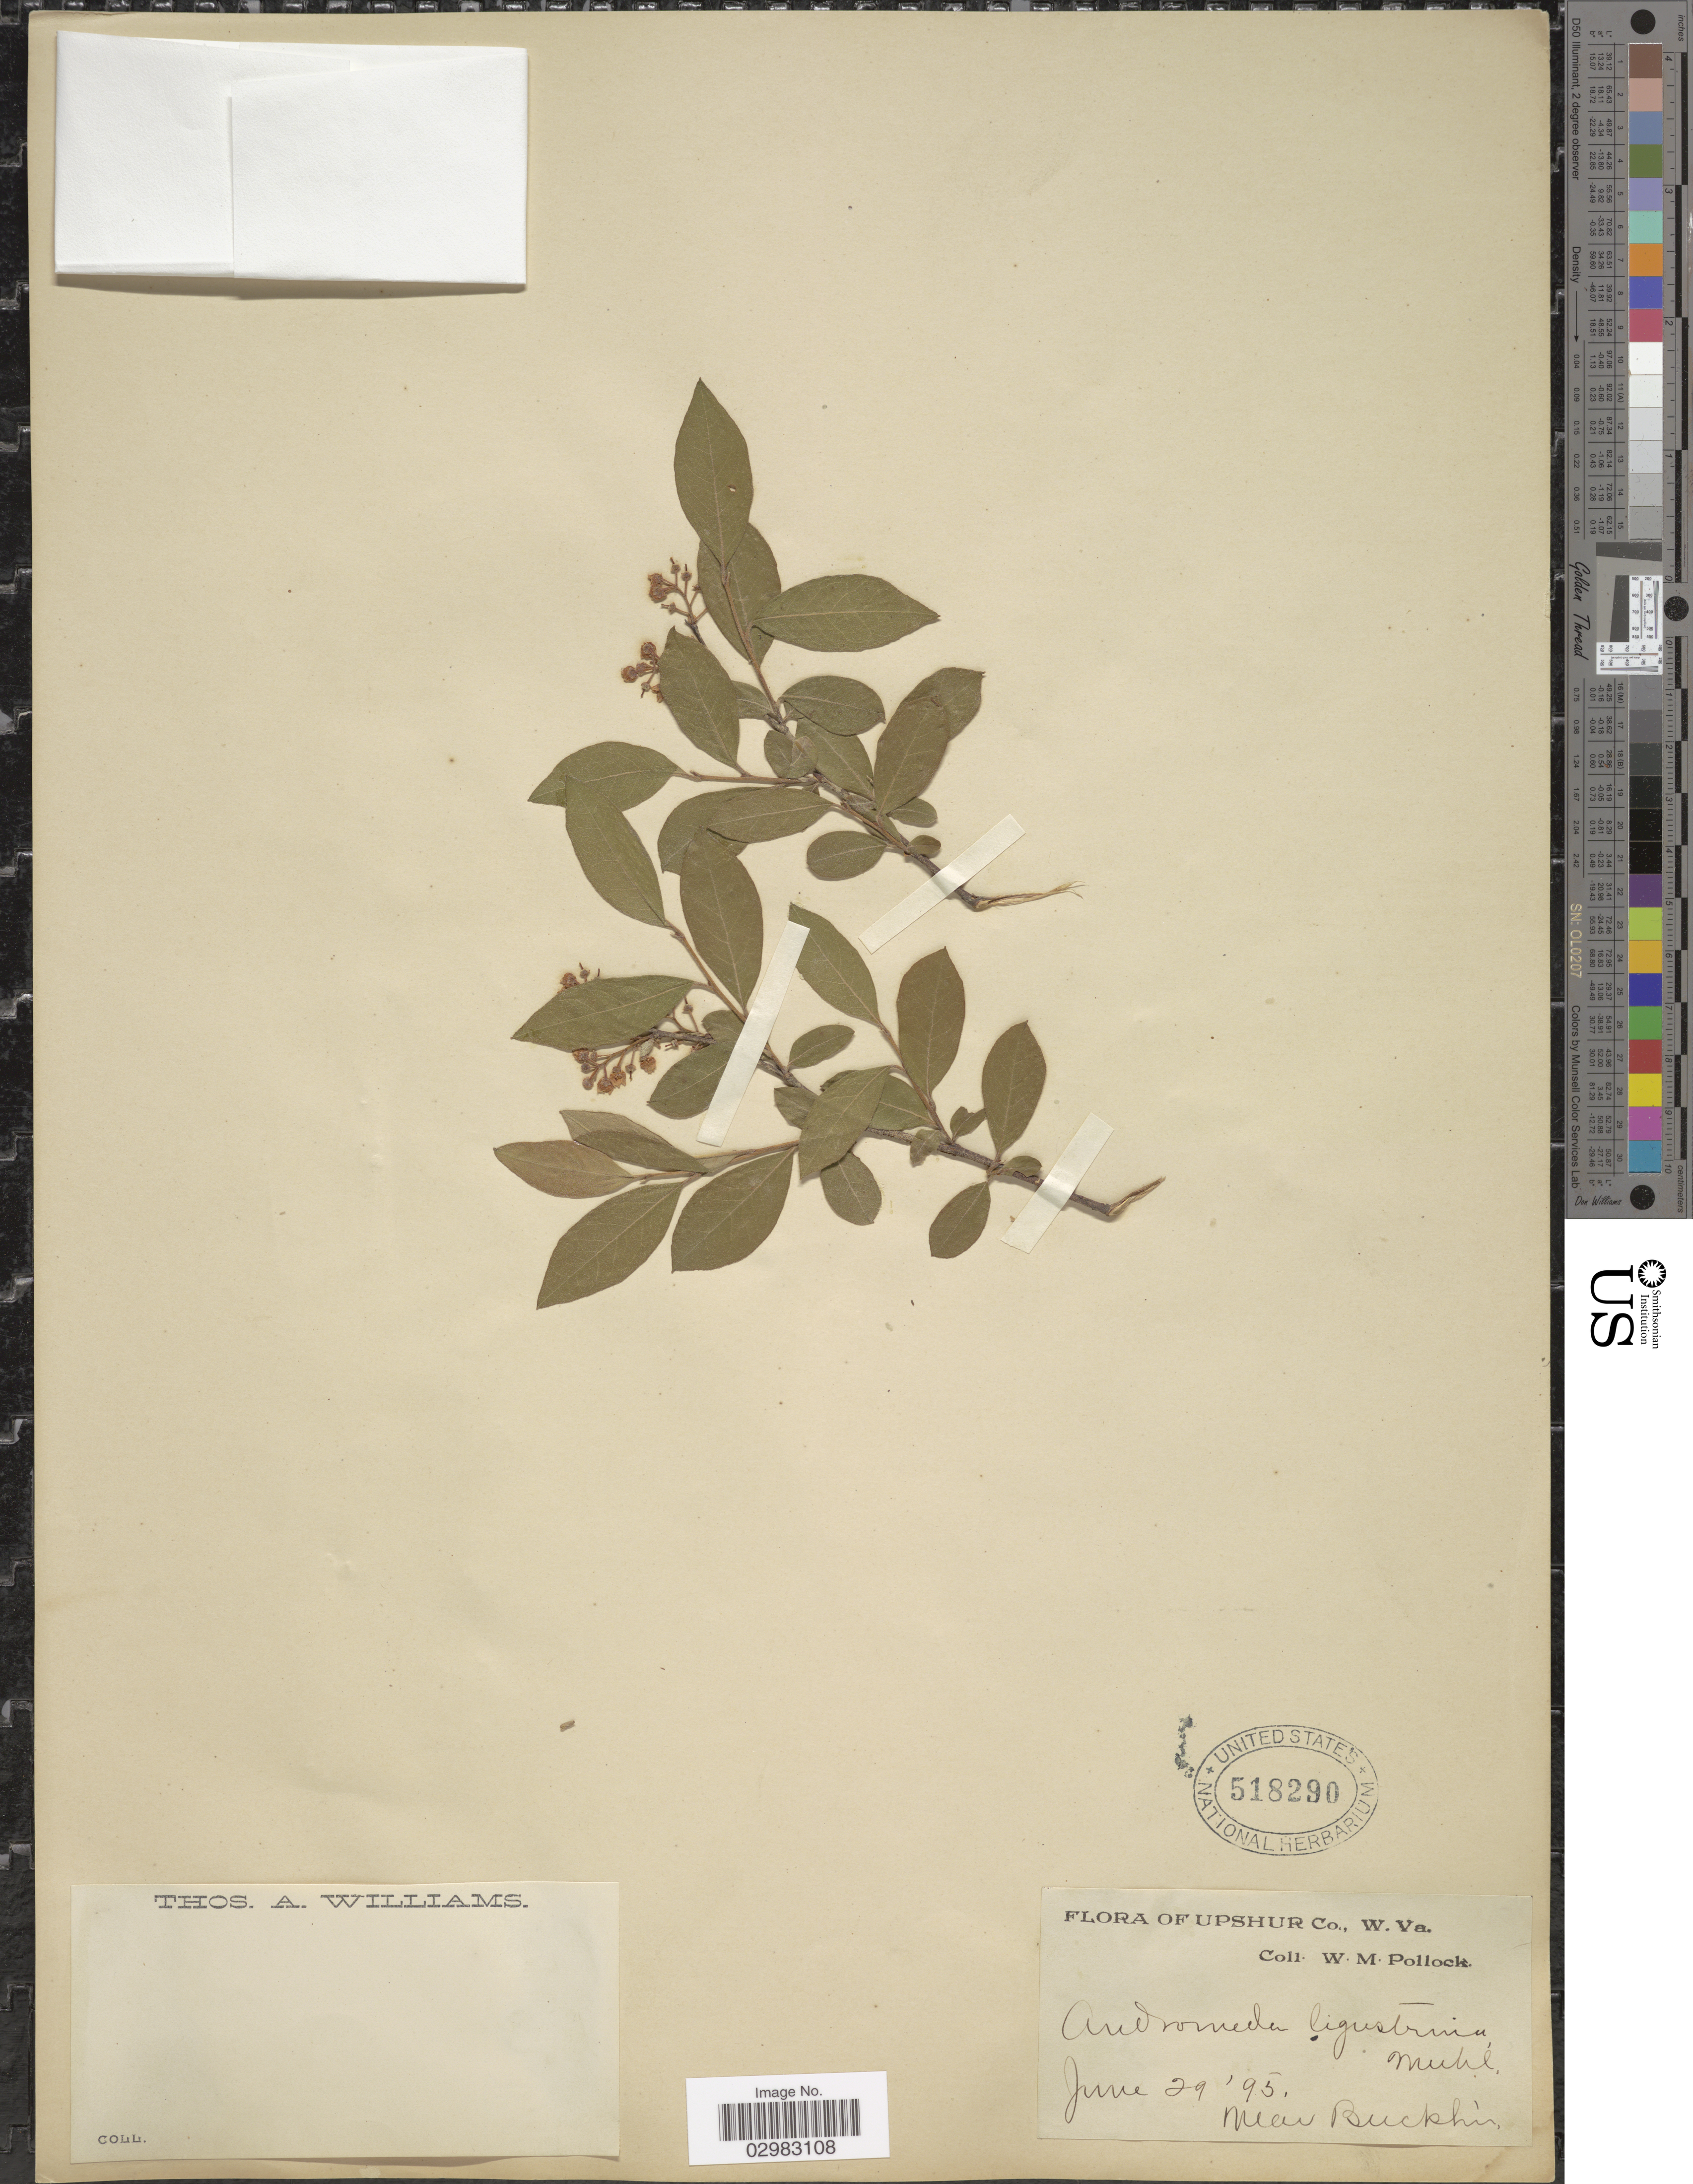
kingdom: Plantae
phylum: Tracheophyta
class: Magnoliopsida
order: Ericales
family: Ericaceae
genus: Lyonia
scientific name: Lyonia ligustrina var. ligustrina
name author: (L.) DC.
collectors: W. M. Pollock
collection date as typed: Transcribed d/m/y: 29/6/95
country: United States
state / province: West Virginia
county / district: Upshur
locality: W.Va. Near Bucklin.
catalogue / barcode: US 518290